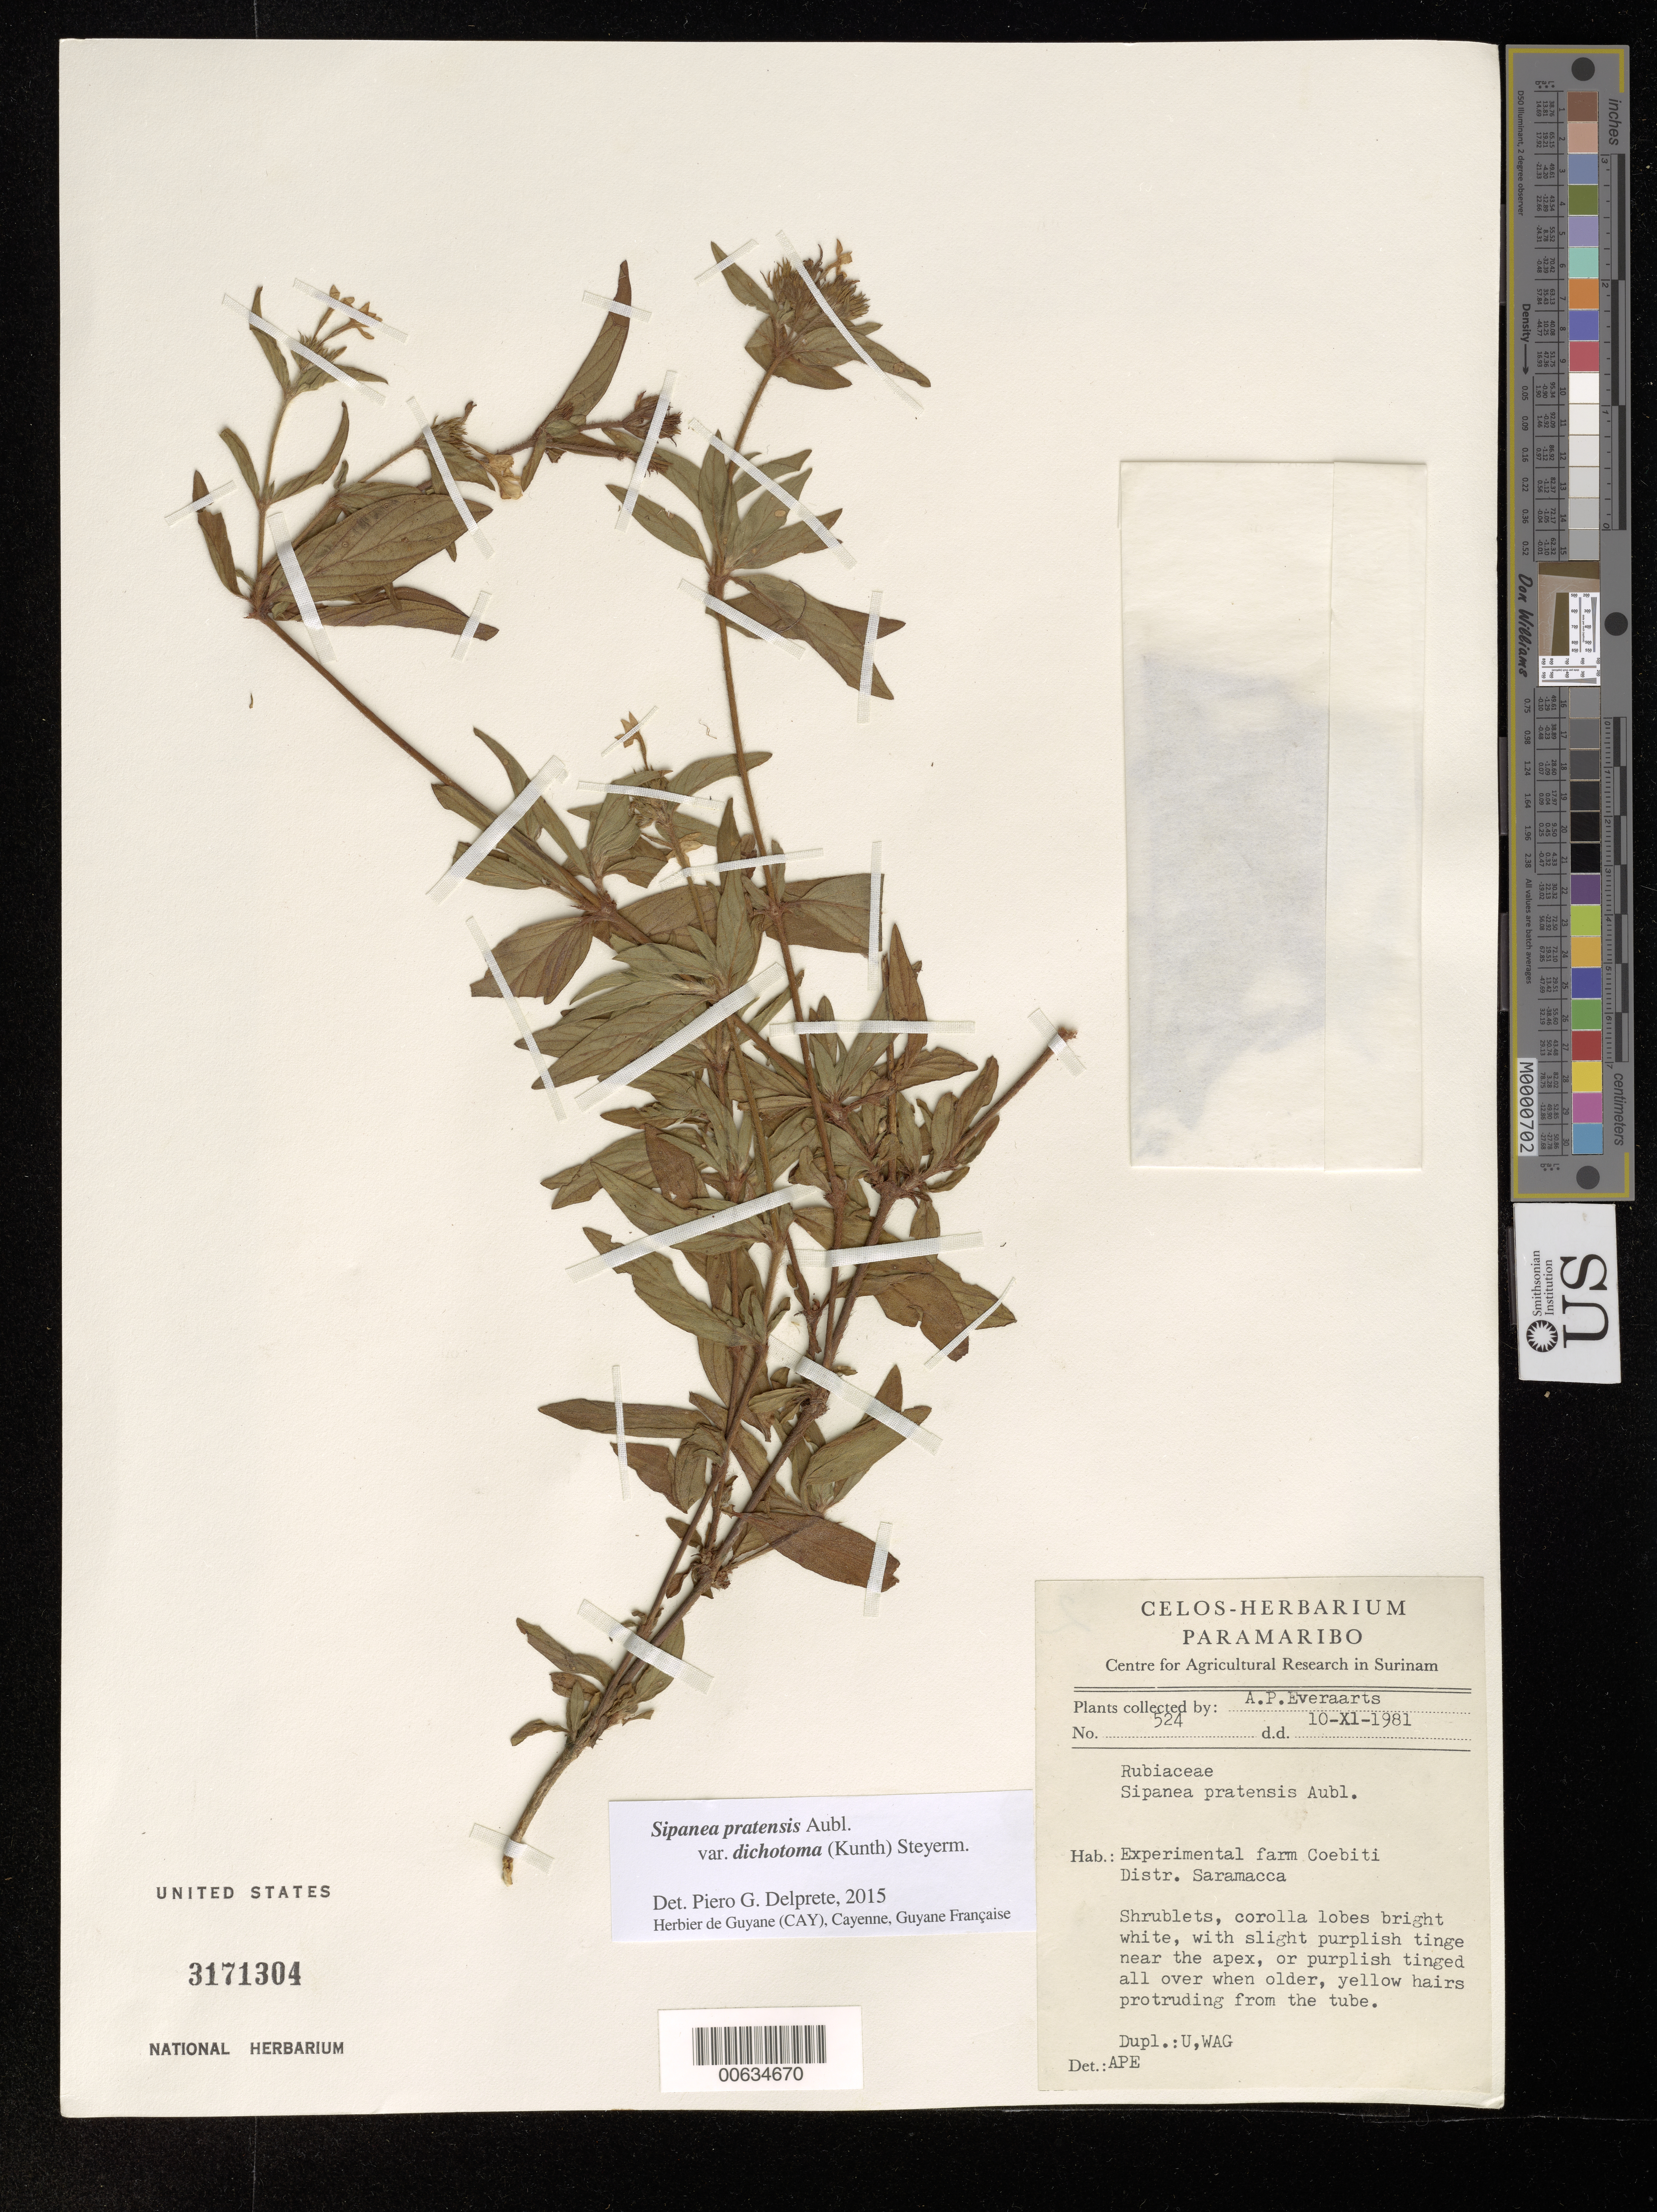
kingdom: Plantae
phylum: Tracheophyta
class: Magnoliopsida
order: Gentianales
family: Rubiaceae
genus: Sipanea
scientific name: Sipanea pratensis var. dichotoma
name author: (Kunth) Steyerm.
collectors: A. Everaarts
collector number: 524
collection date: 1981-11-10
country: Suriname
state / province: Saramacca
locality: Experimental farm Coebiti.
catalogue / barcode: US 3171304